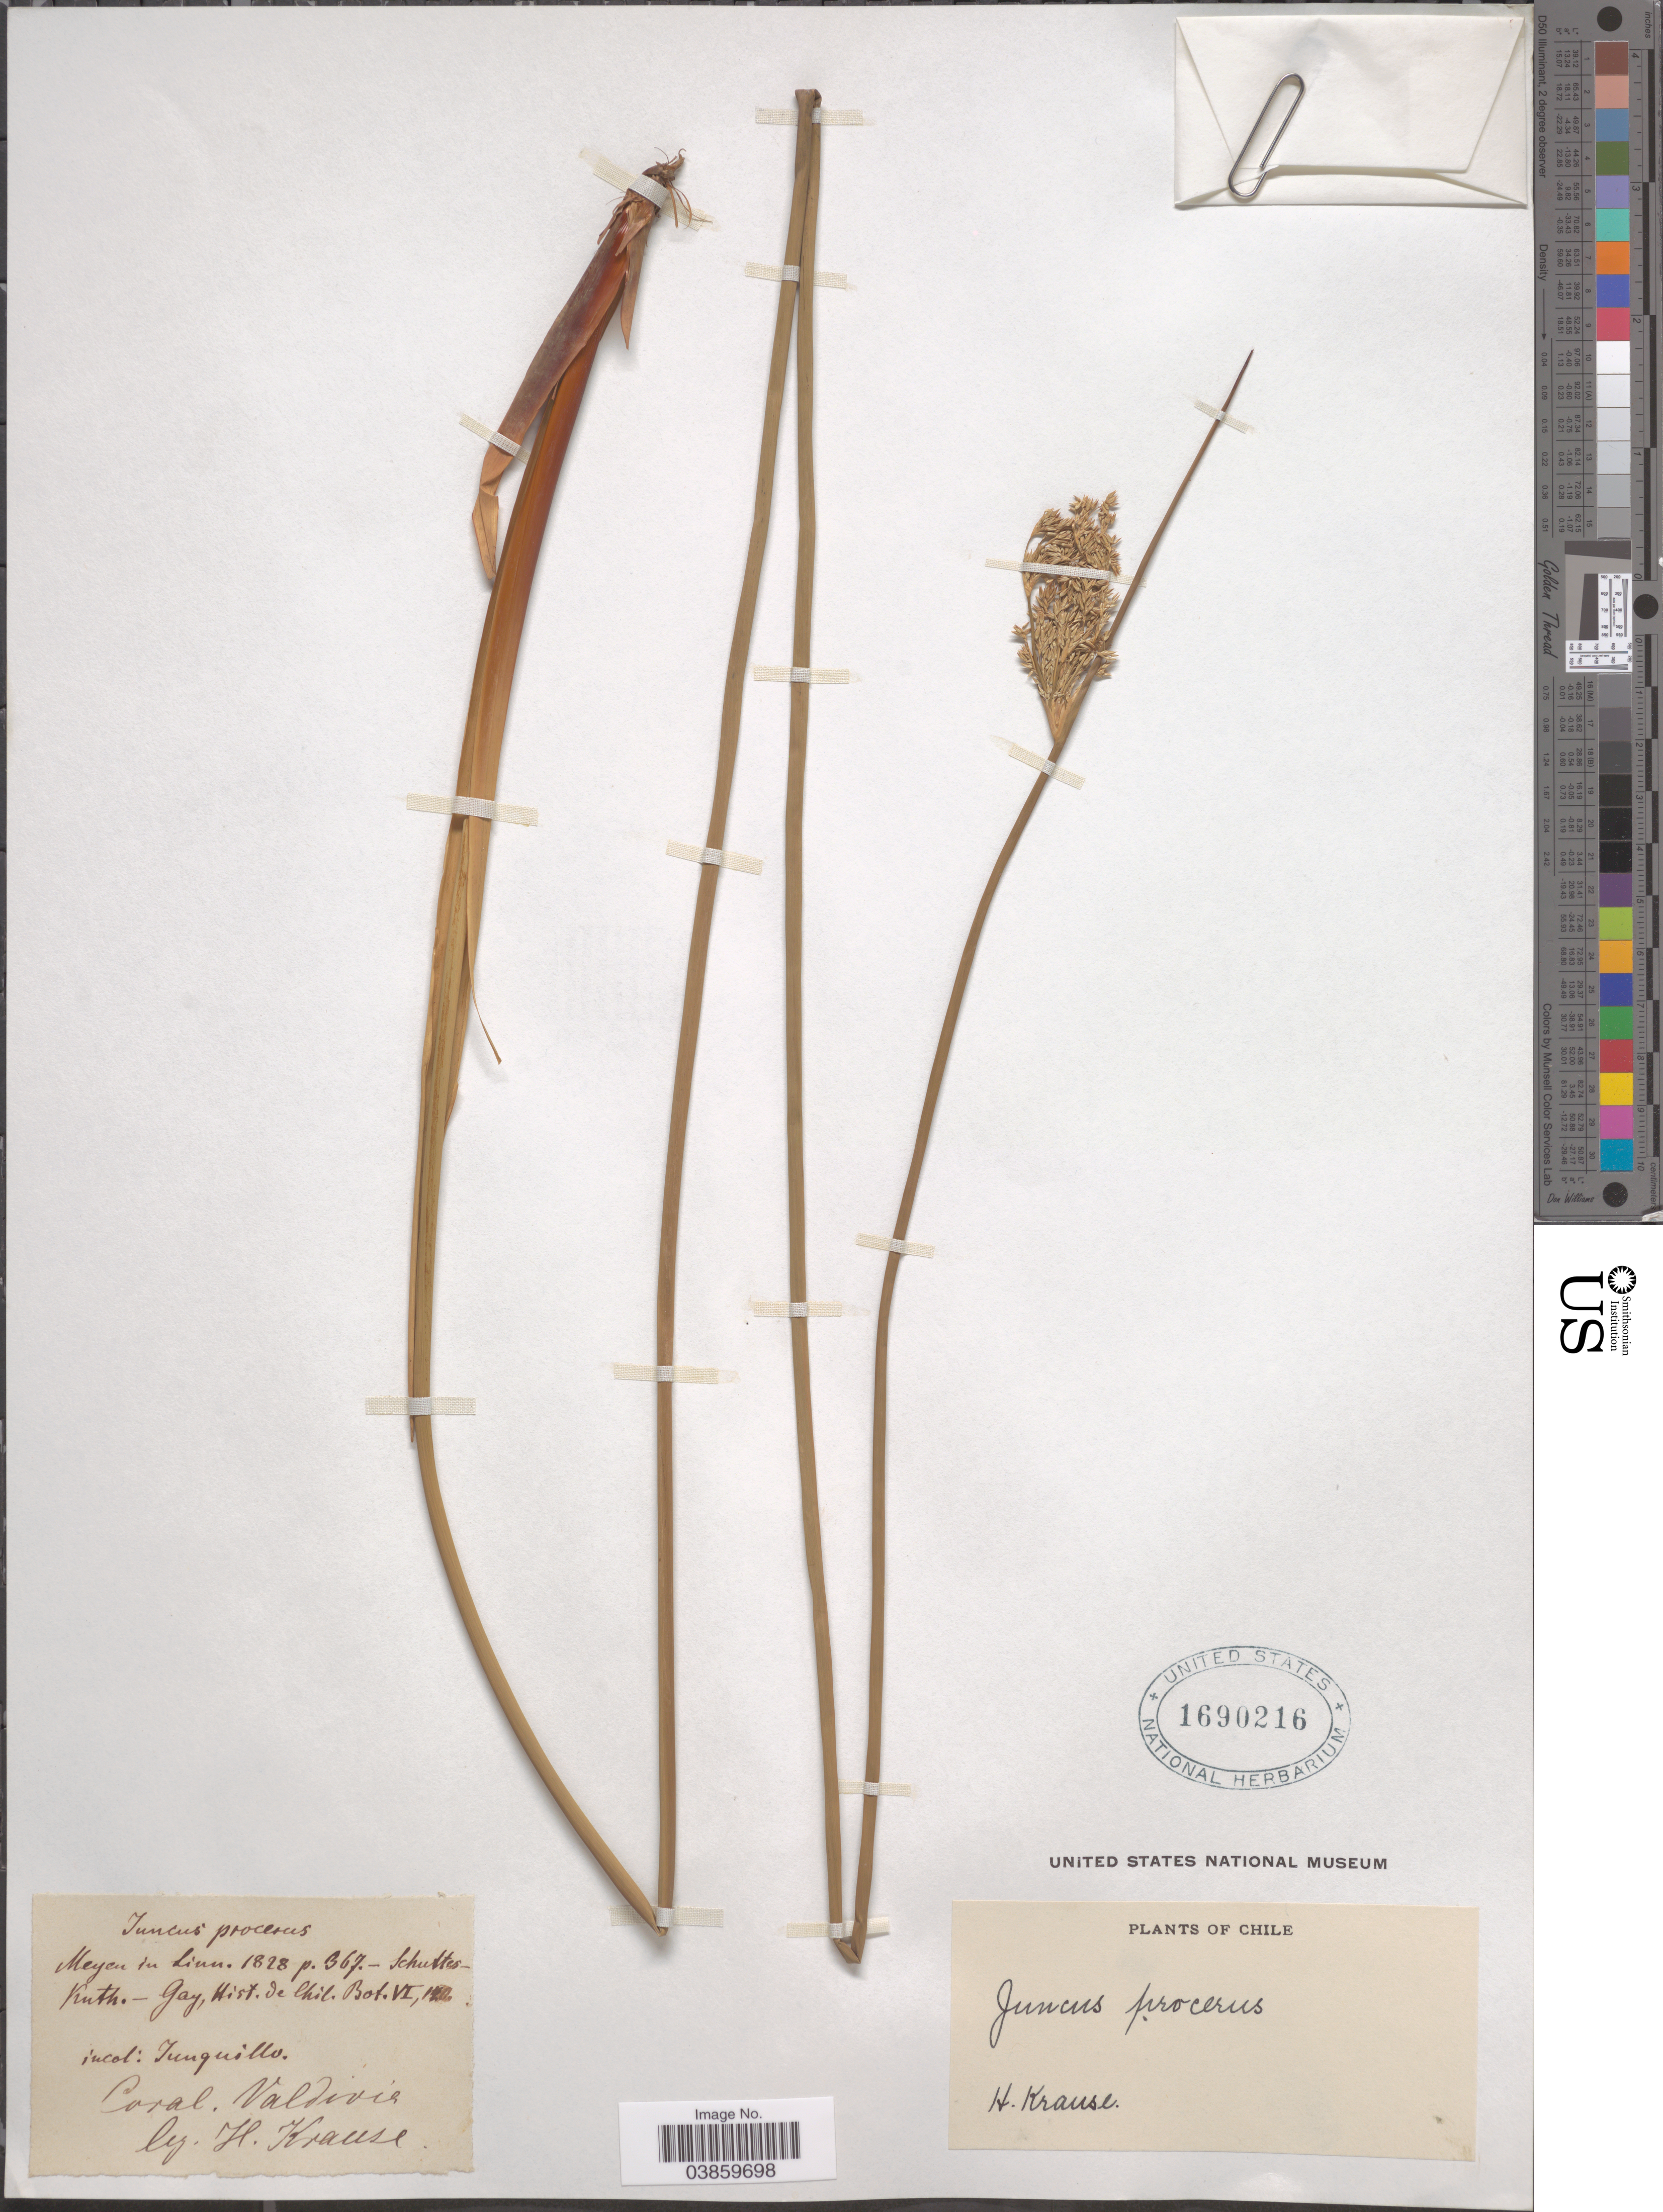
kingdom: Plantae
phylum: Tracheophyta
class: Liliopsida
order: Poales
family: Juncaceae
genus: Juncus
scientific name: Juncus procerus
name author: E. Mey.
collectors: H. Krause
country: Chile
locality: Coral Valdivia.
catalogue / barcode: US 1690216